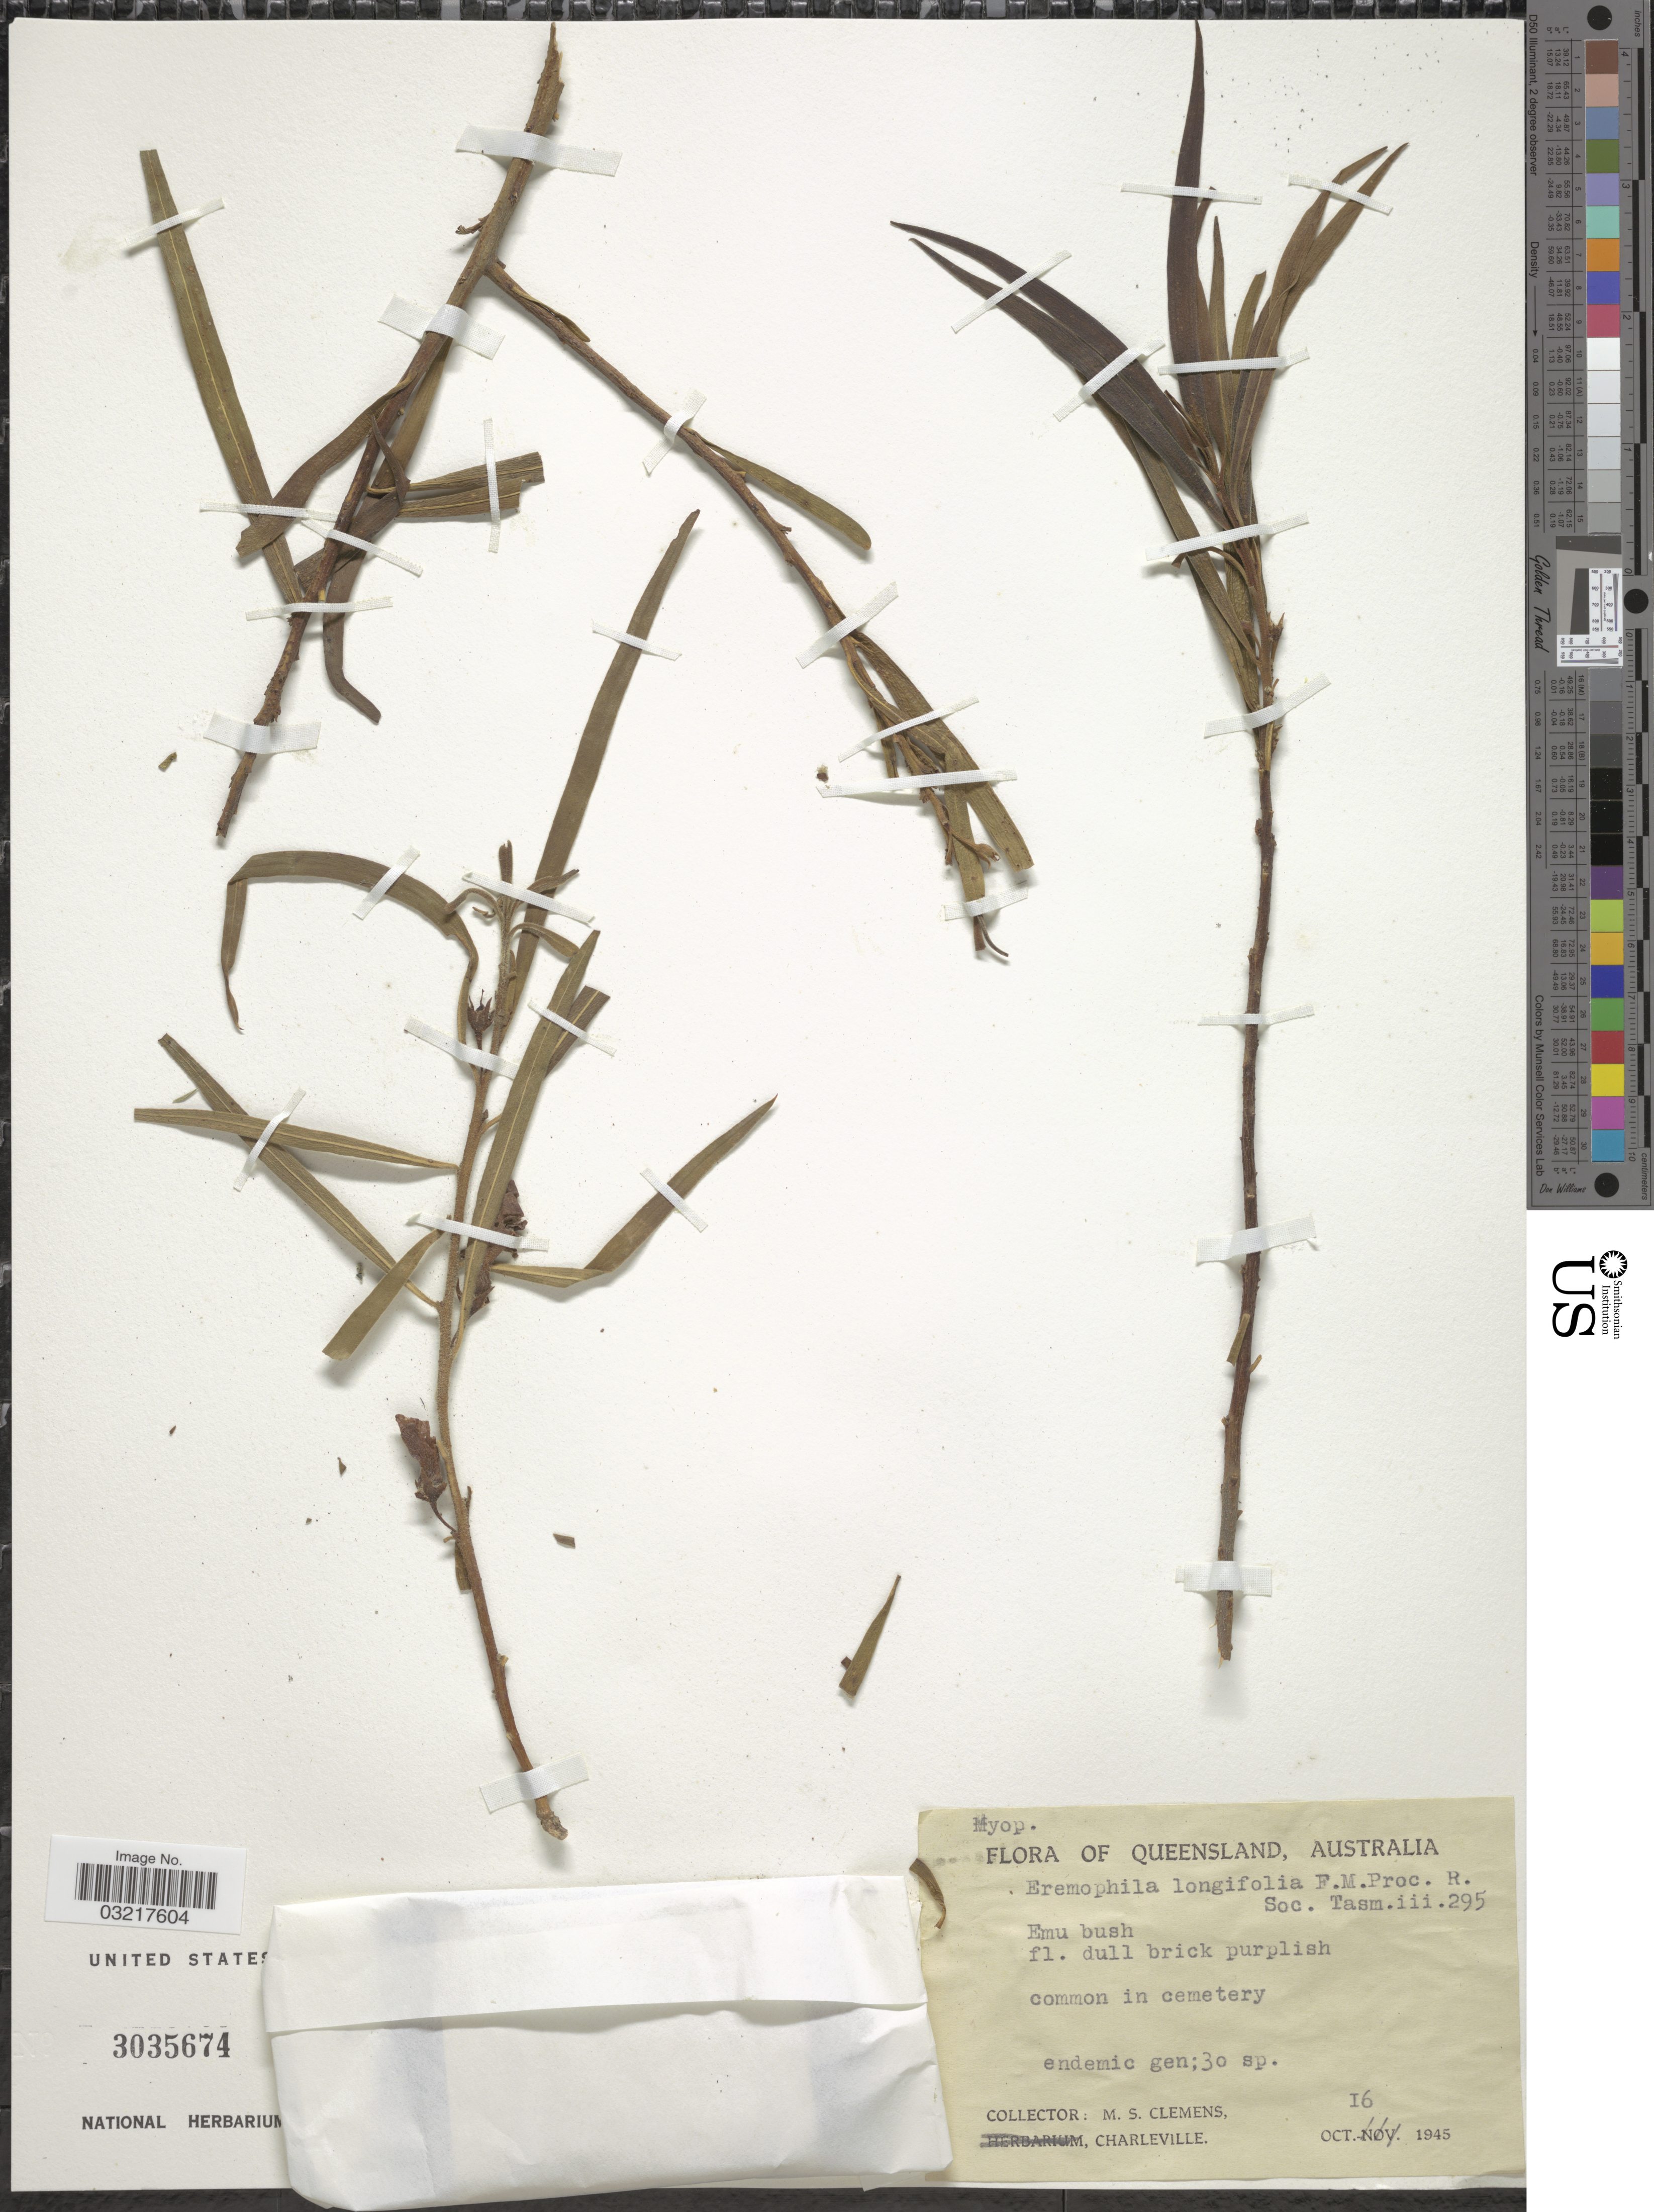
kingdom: Plantae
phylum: Tracheophyta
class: Magnoliopsida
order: Lamiales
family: Scrophulariaceae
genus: Eremophila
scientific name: Eremophila longifolia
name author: (R. Br.) F. Muell.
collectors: M. S. Clemens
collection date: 1945-10-16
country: Australia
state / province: Queensland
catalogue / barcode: US 3035674